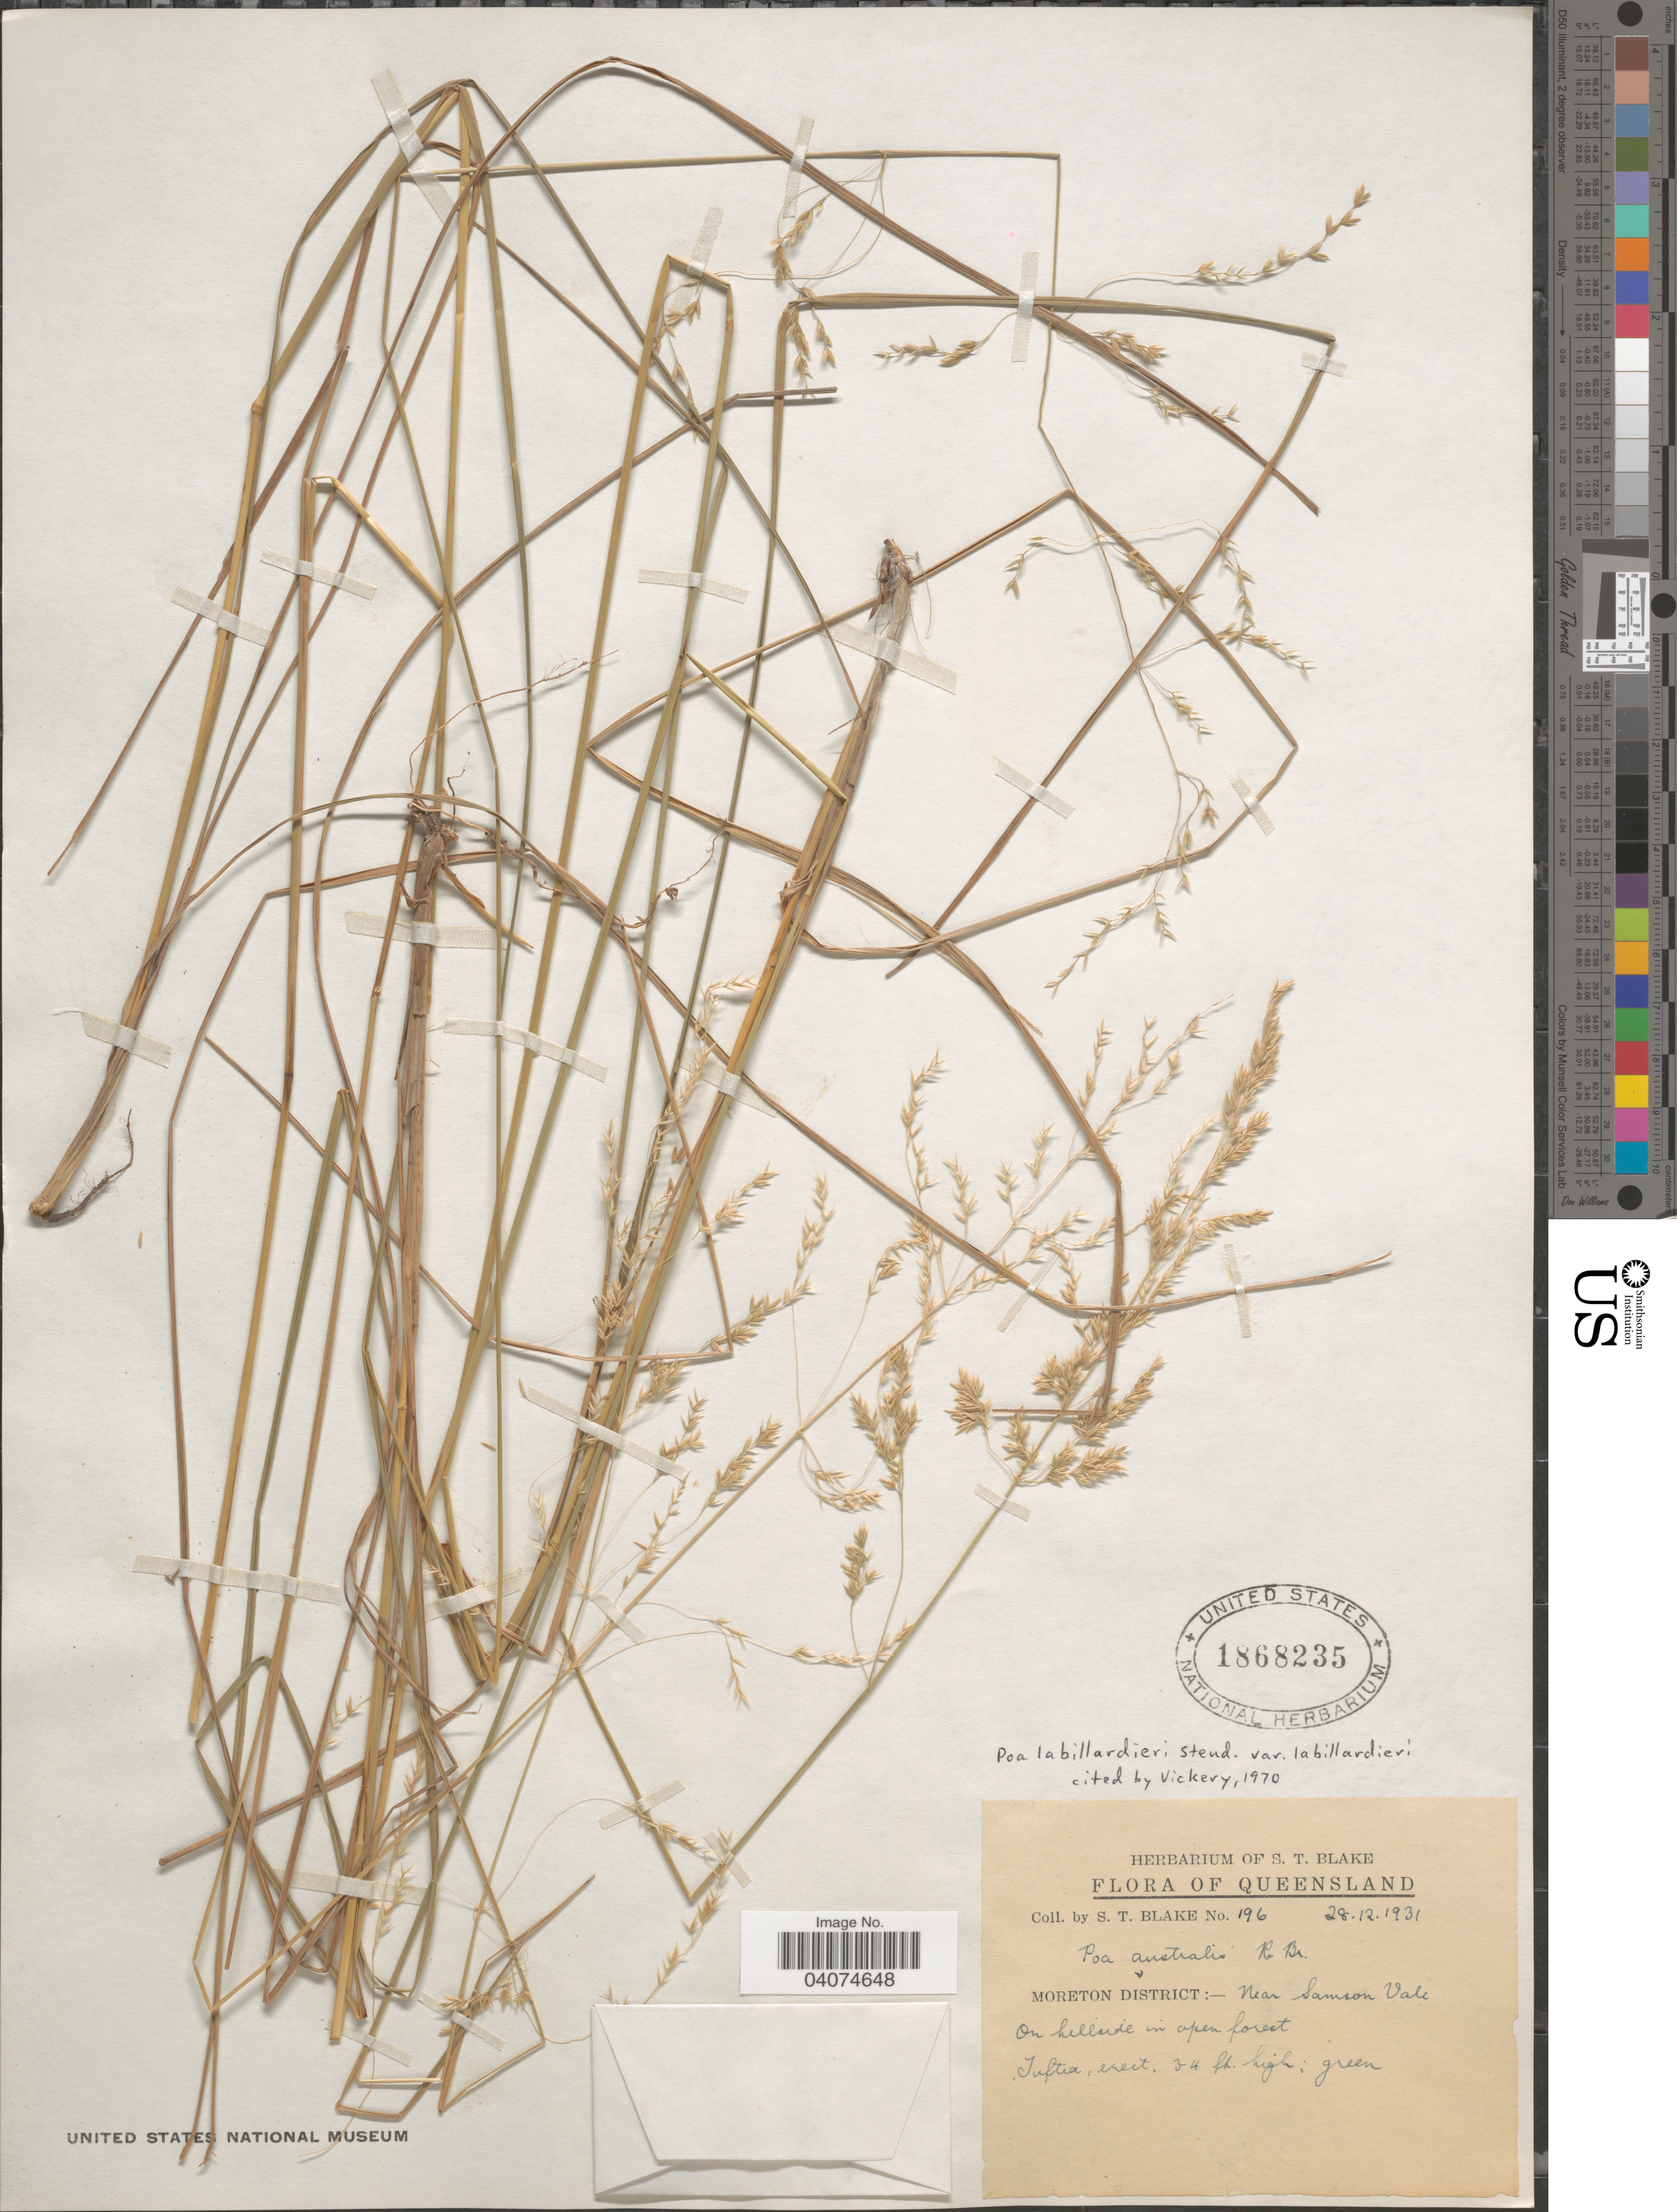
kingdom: Plantae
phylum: Tracheophyta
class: Liliopsida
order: Poales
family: Poaceae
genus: Poa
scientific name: Poa labillardierei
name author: Steud.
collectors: S. T. Blake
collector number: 196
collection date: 1931-12-28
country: Australia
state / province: Queensland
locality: Moreton District: Near Samson Vale. On hillside in open forest.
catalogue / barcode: US 1868235